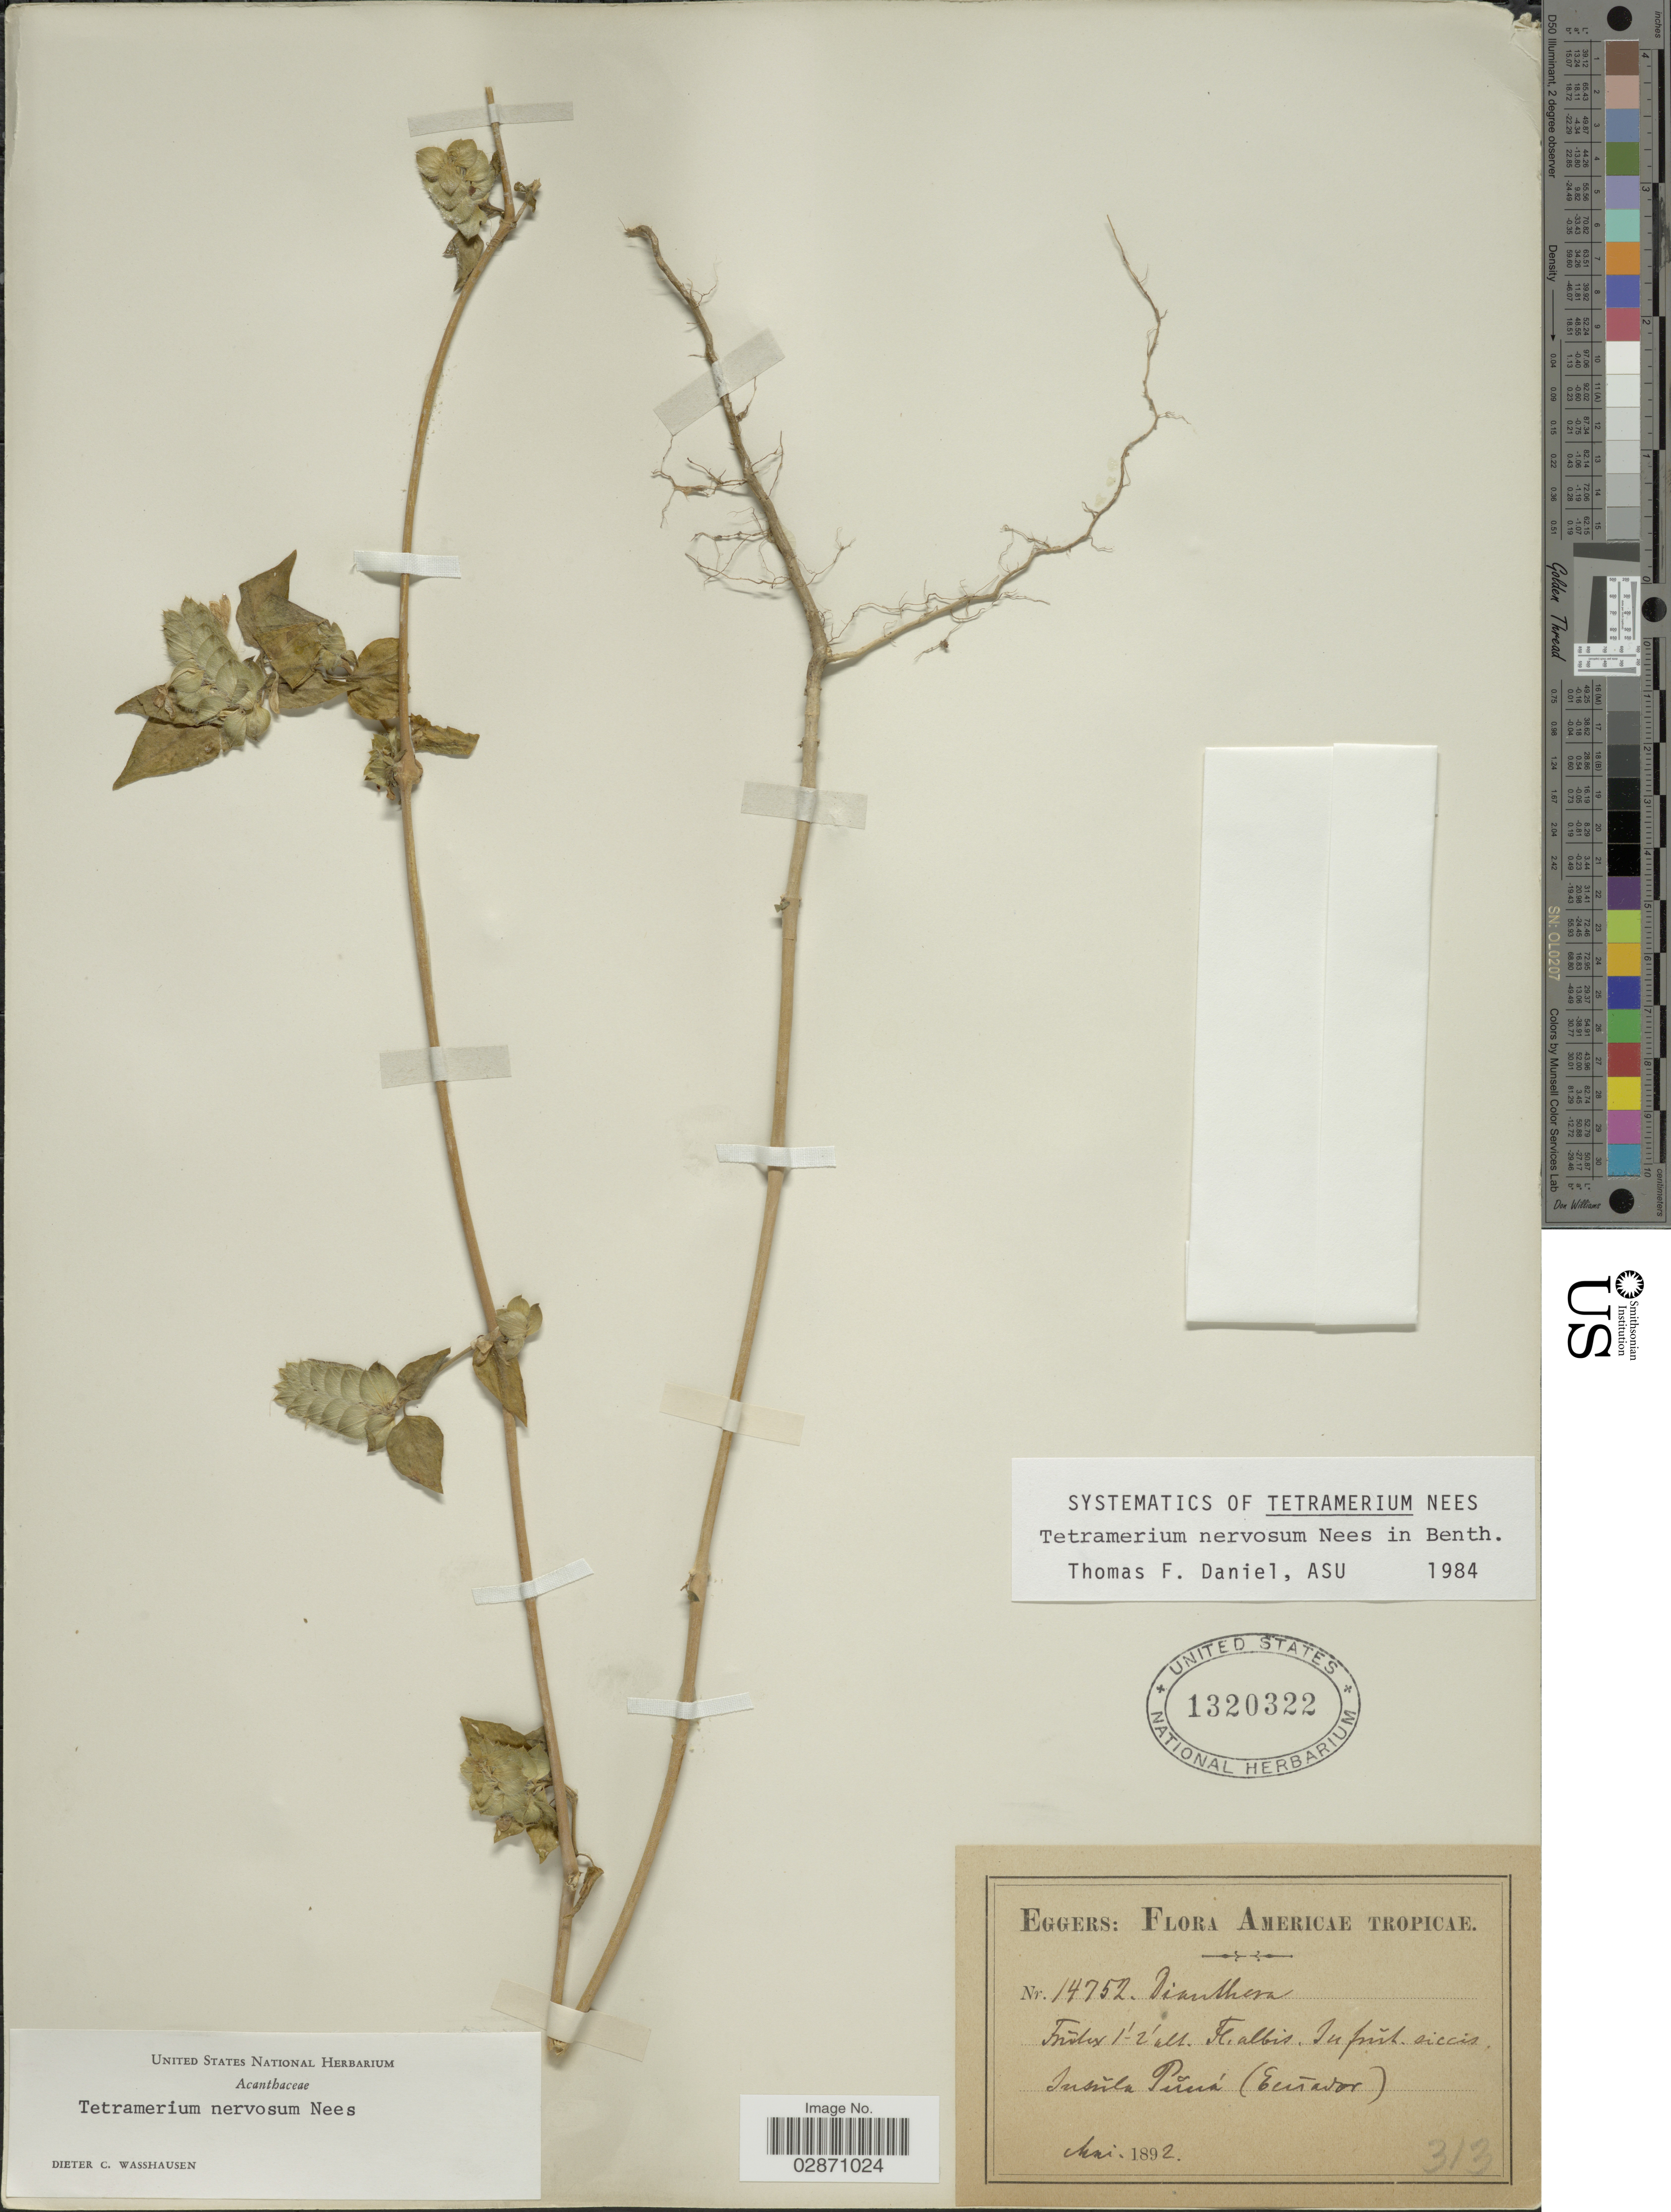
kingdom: Plantae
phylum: Tracheophyta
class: Magnoliopsida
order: Lamiales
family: Acanthaceae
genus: Tetramerium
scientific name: Tetramerium nervosum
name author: Nees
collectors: -. Eggers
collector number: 14752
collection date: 1892-05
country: Ecuador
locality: Americae Tropicae, Insula Puñá.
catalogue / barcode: US 1320322